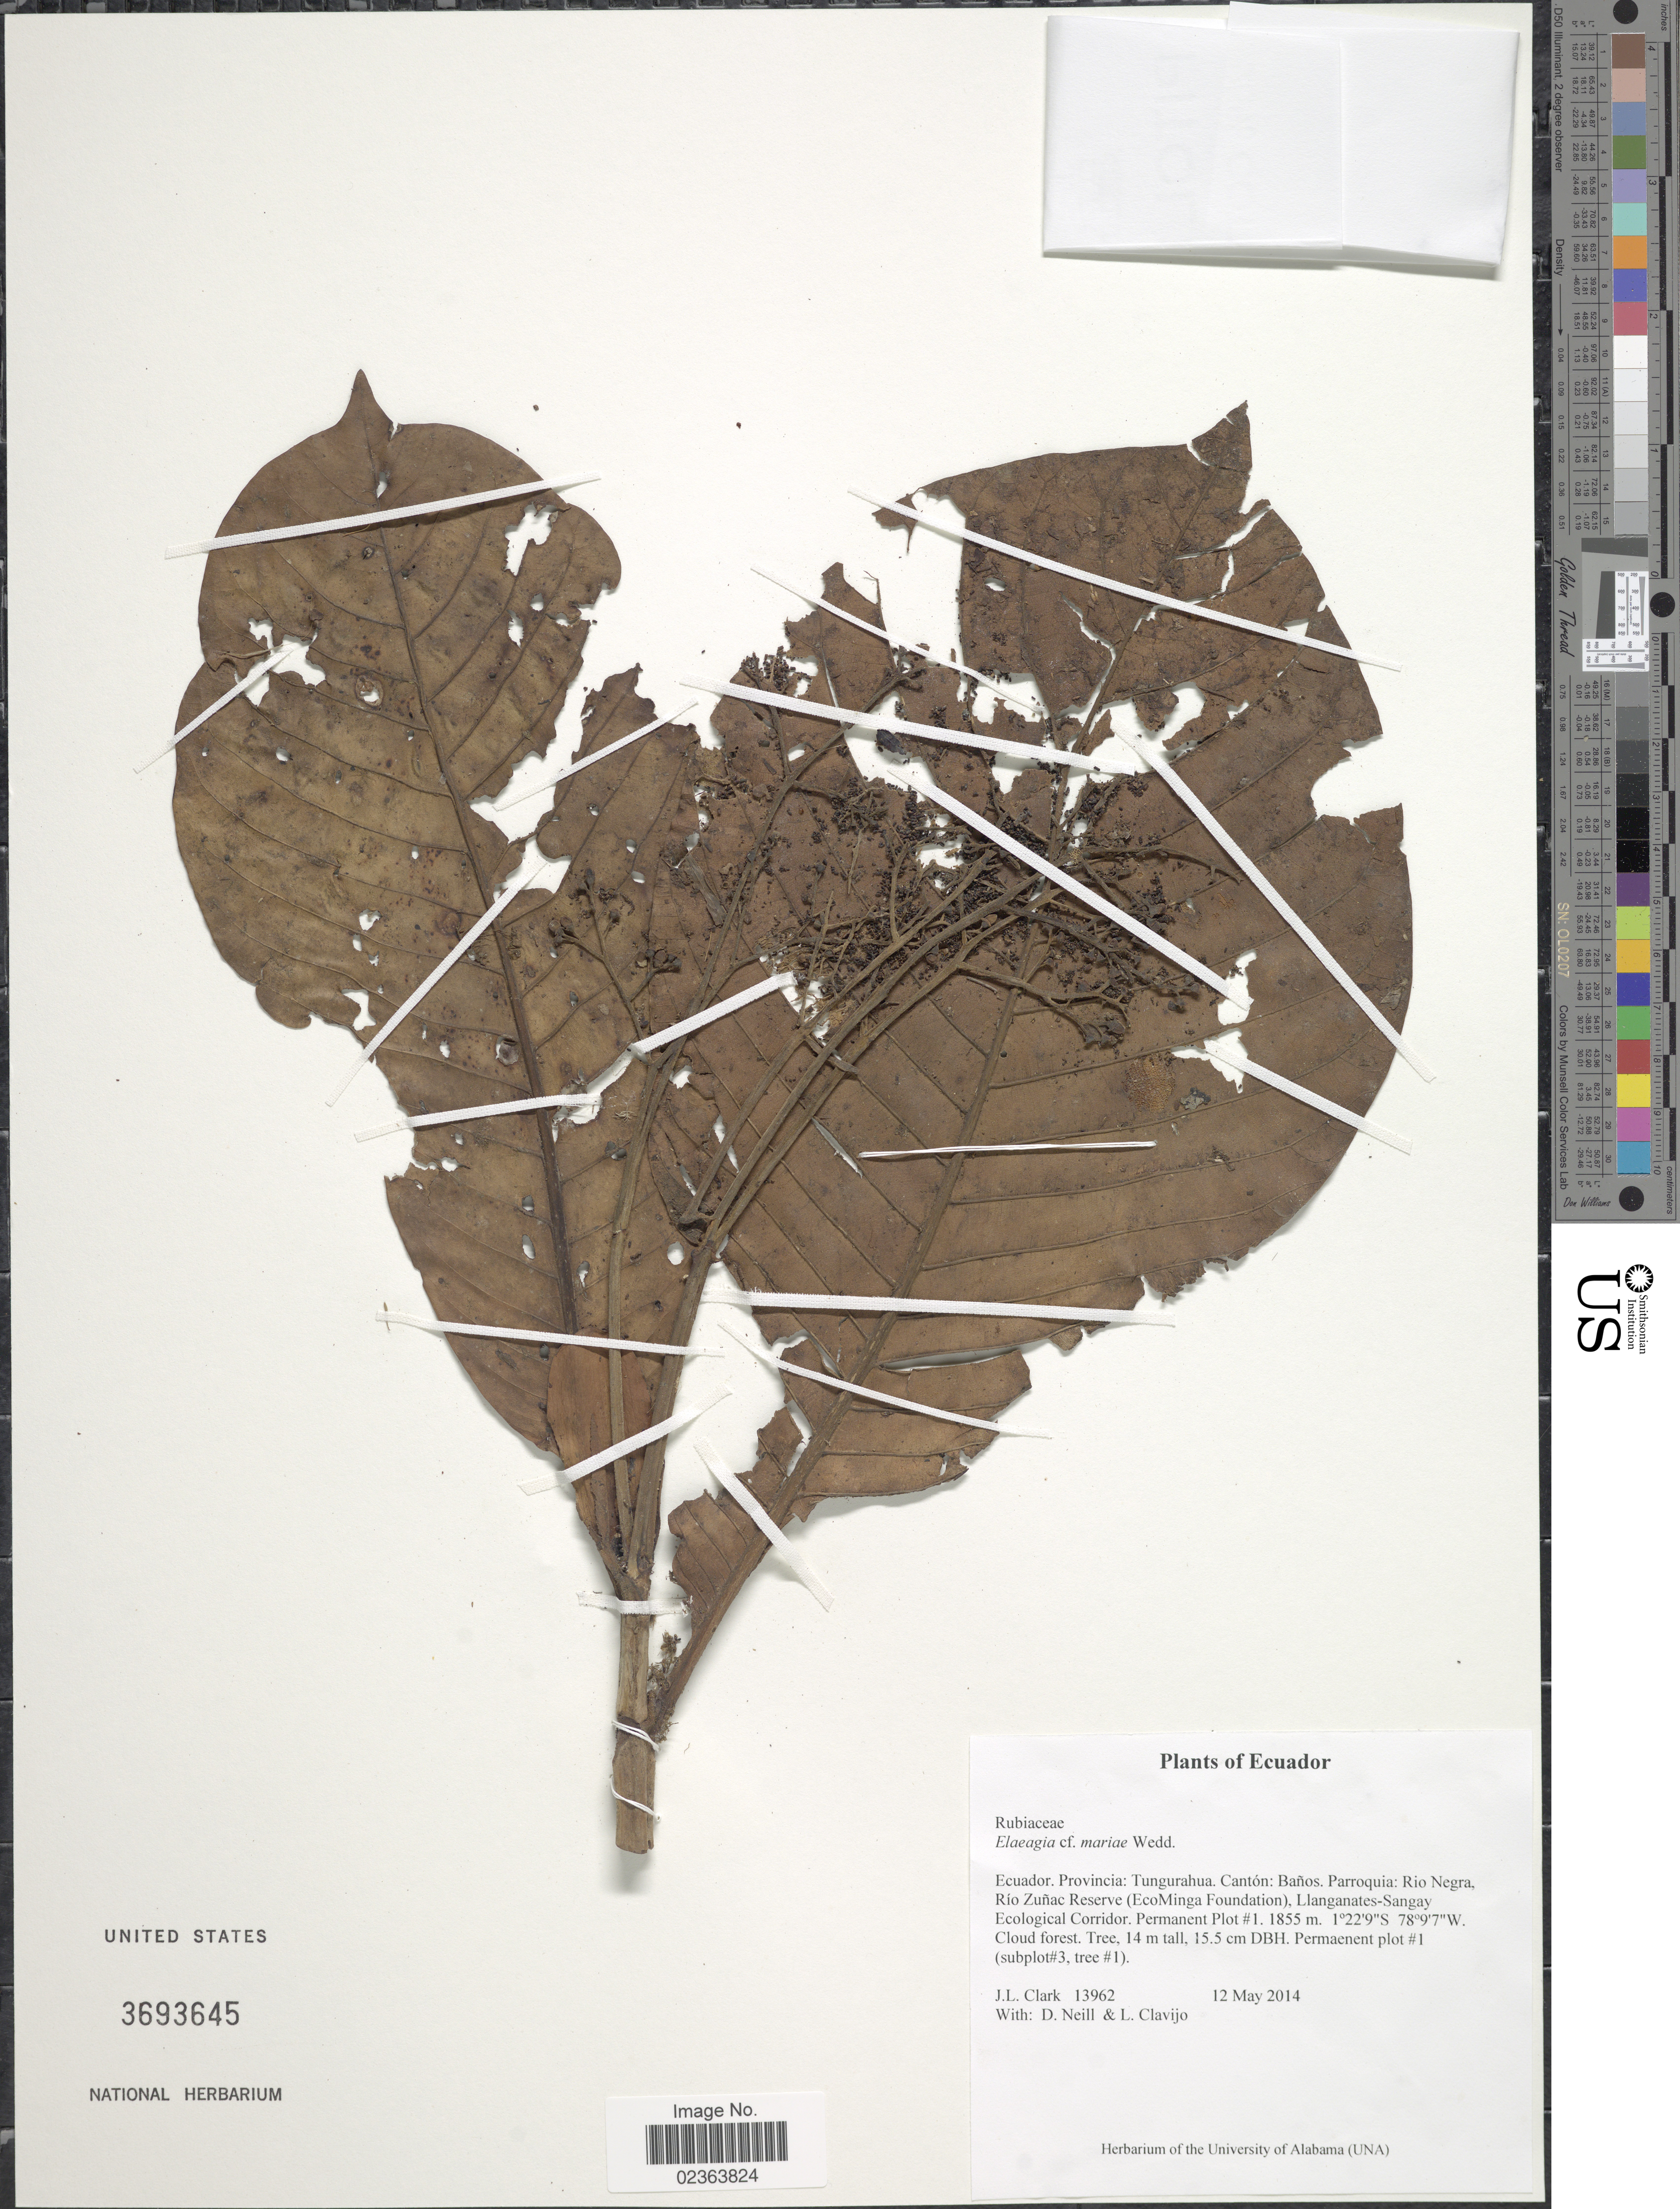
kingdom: Plantae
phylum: Tracheophyta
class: Magnoliopsida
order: Gentianales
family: Rubiaceae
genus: Elaeagia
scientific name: Elaeagia mariae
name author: Wedd.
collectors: J. L. Clark, D. Neill & L. Clavijo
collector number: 13962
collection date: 2014-05-12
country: Ecuador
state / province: Tungurahua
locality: Ecuador, Provincia: Tungurahua, Canton: Banos, Parroquia, Rio Negra Rio Zunac Reserve (EcoMinga Foundation), Llanganates-Sangay Ecological Corridor, Permanent Plot # 1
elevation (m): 1855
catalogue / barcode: US 3693645